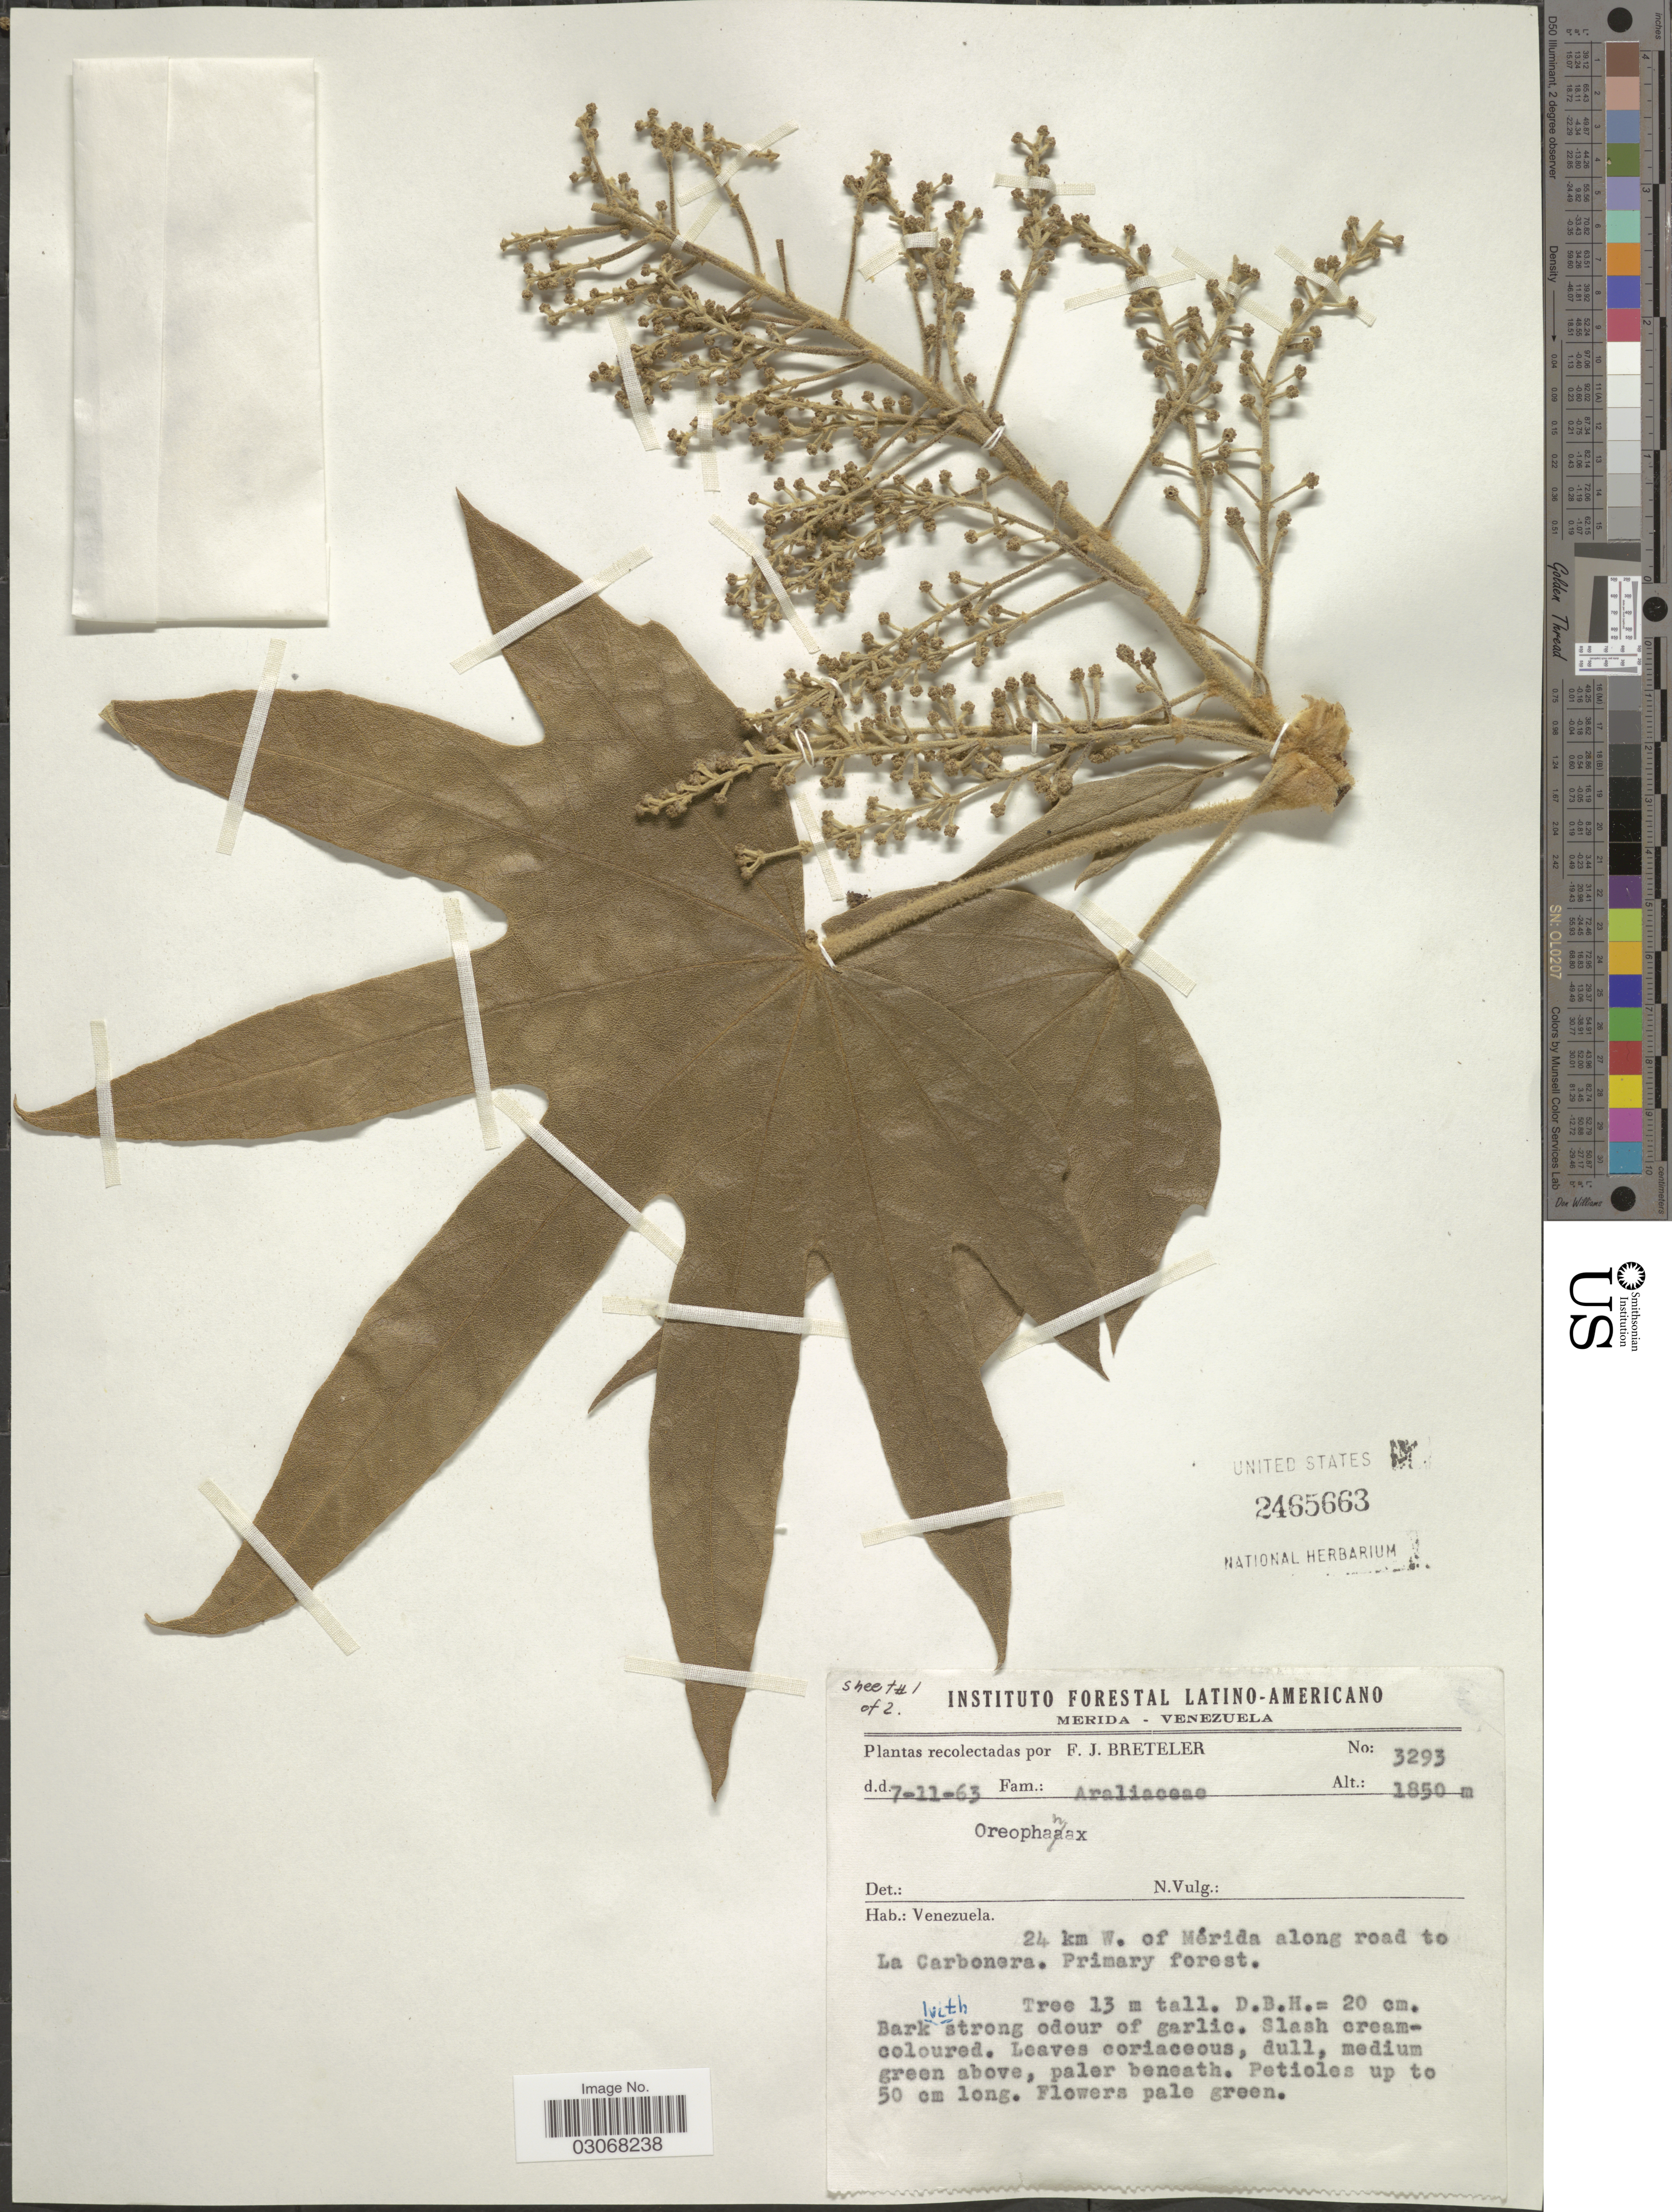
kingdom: Plantae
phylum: Tracheophyta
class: Magnoliopsida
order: Apiales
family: Araliaceae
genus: Oreopanax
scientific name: Oreopanax sp.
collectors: F. J. Breteler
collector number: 3293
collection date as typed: Transcribed d/m/y: 7/11/63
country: Venezuela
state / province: Mérida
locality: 24 km W. of Mérida along road to La Carbonera.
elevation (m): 1850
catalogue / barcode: US 2465663